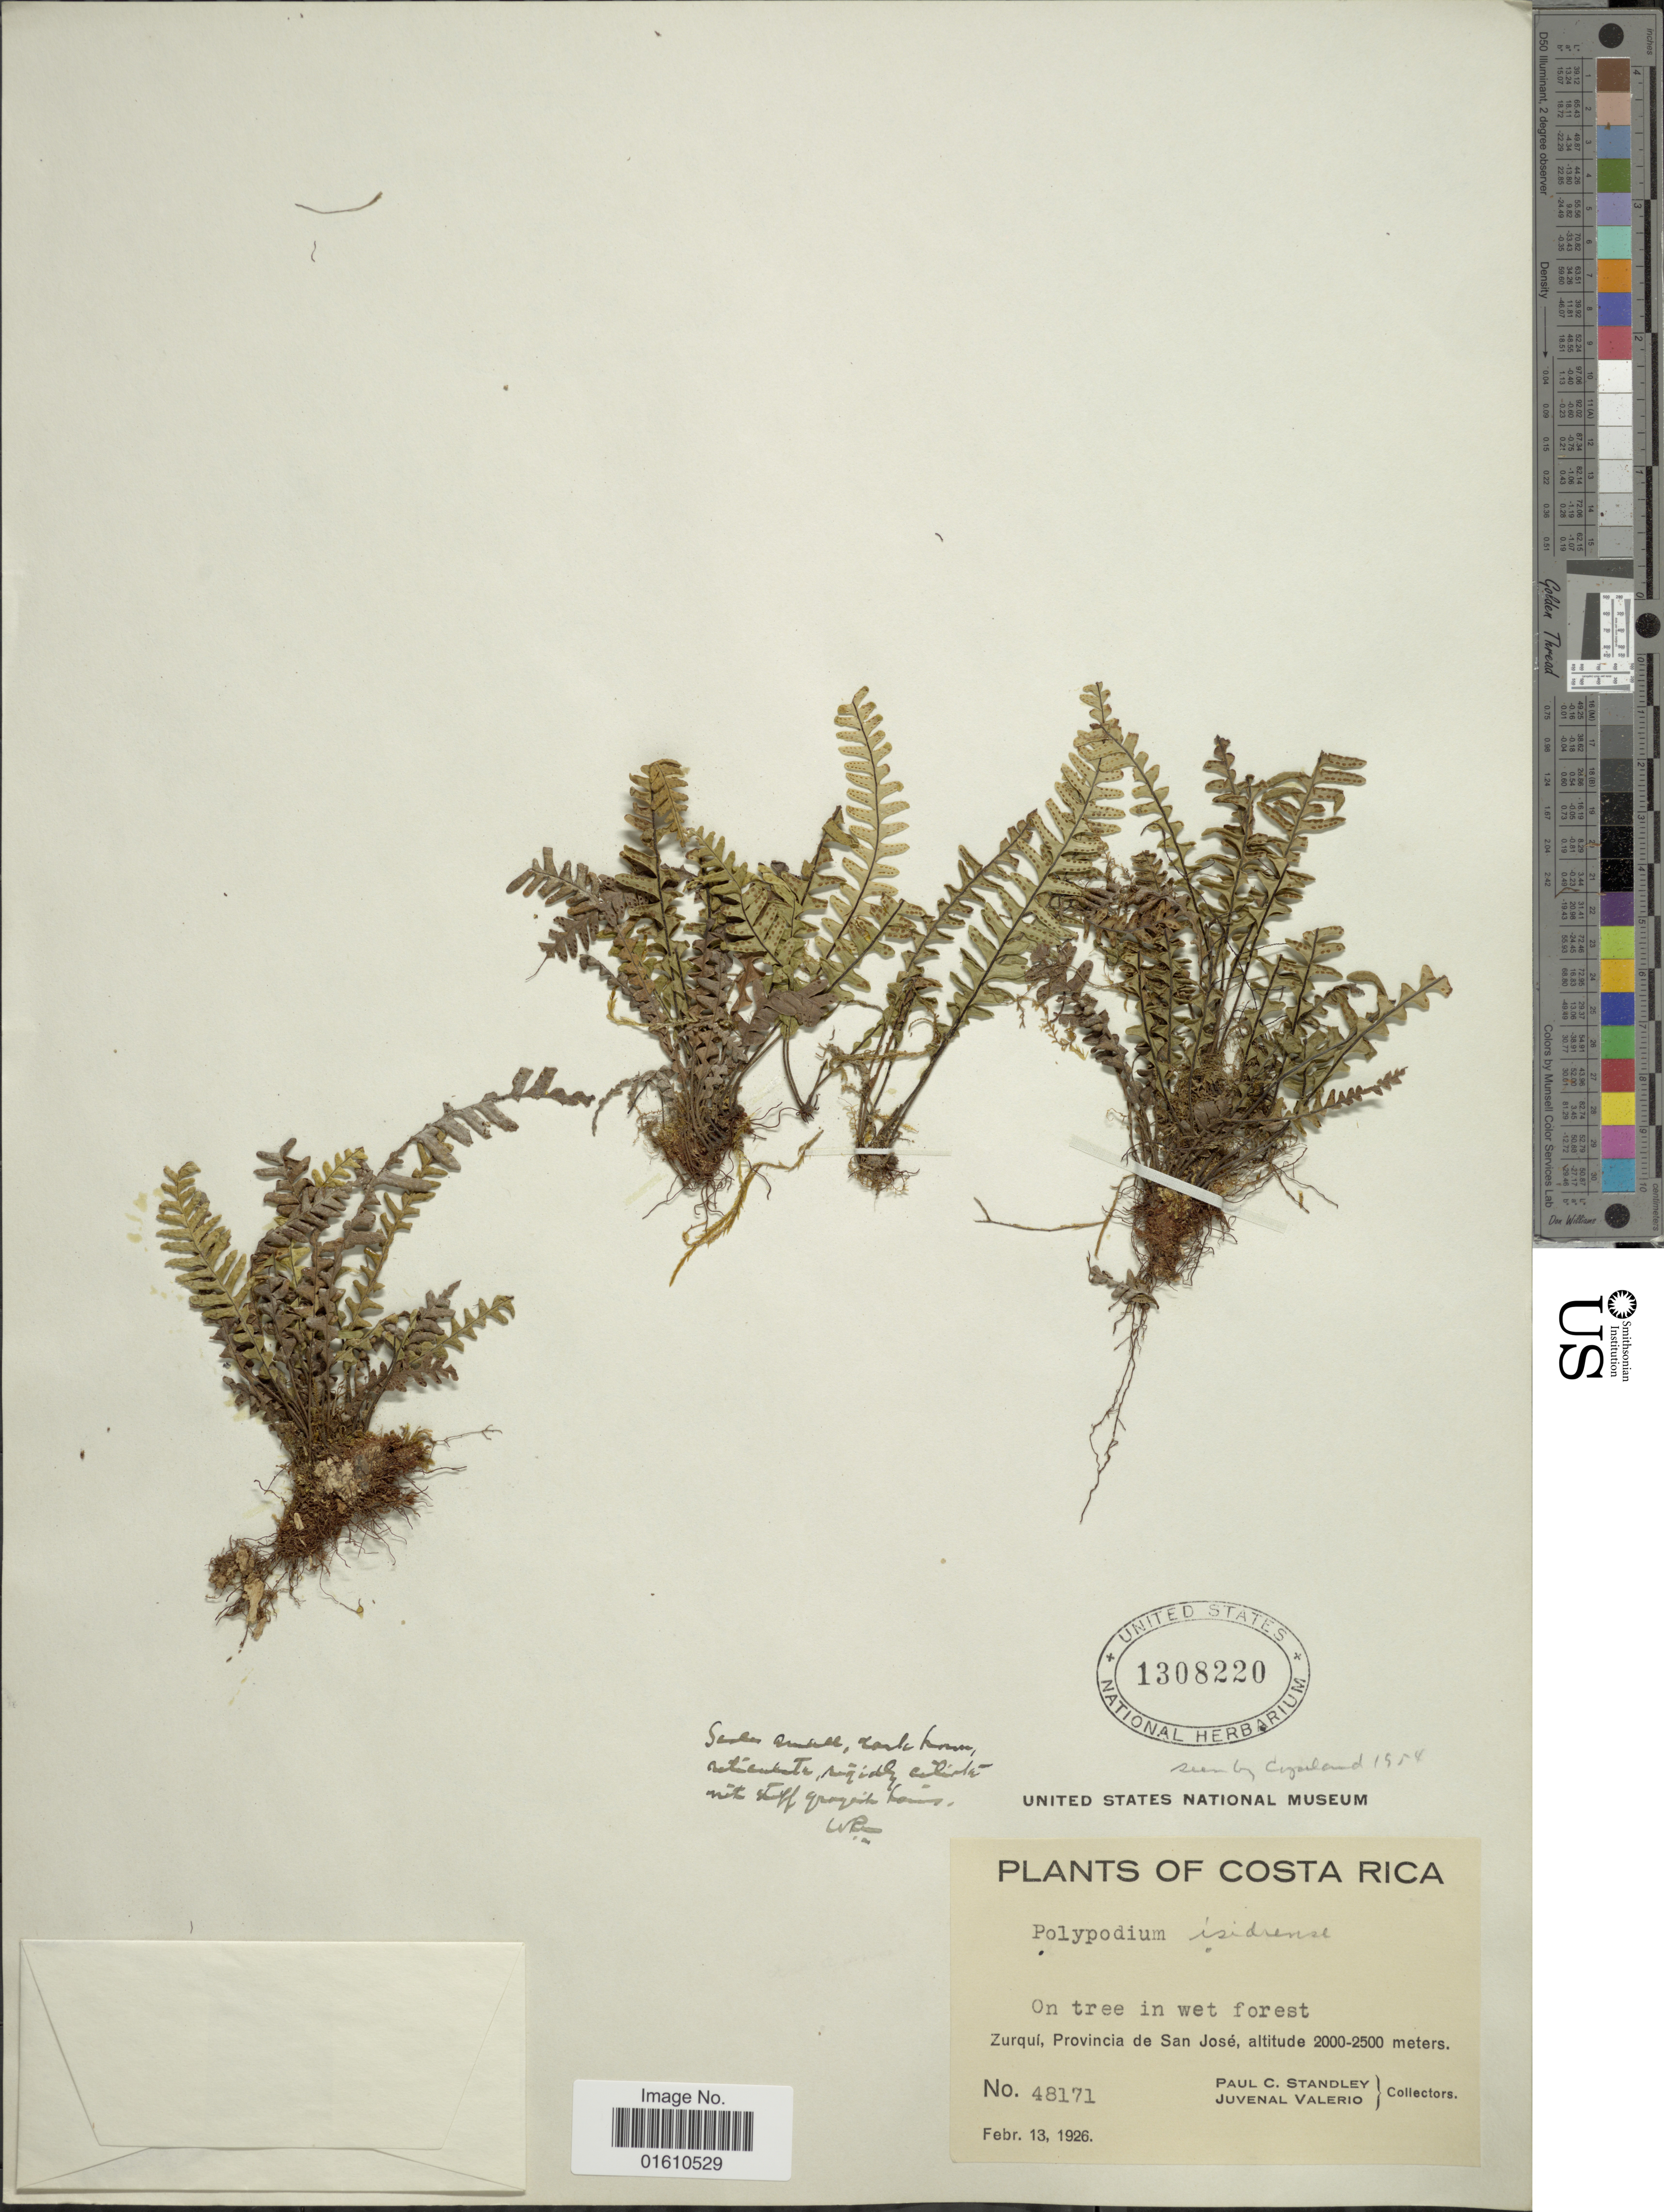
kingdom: Plantae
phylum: Tracheophyta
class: Polypodiopsida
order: Polypodiales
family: Polypodiaceae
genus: Lellingeria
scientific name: Lellingeria isidrensis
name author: (Maxon ex Copel.) A.R. Sm. & R.C. Moran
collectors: P. C. Standley & J. Valerio R.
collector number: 48171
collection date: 1926-02-13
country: Costa Rica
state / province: San José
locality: Zurqui, Provincia de San Jose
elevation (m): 2000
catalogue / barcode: US 1308220